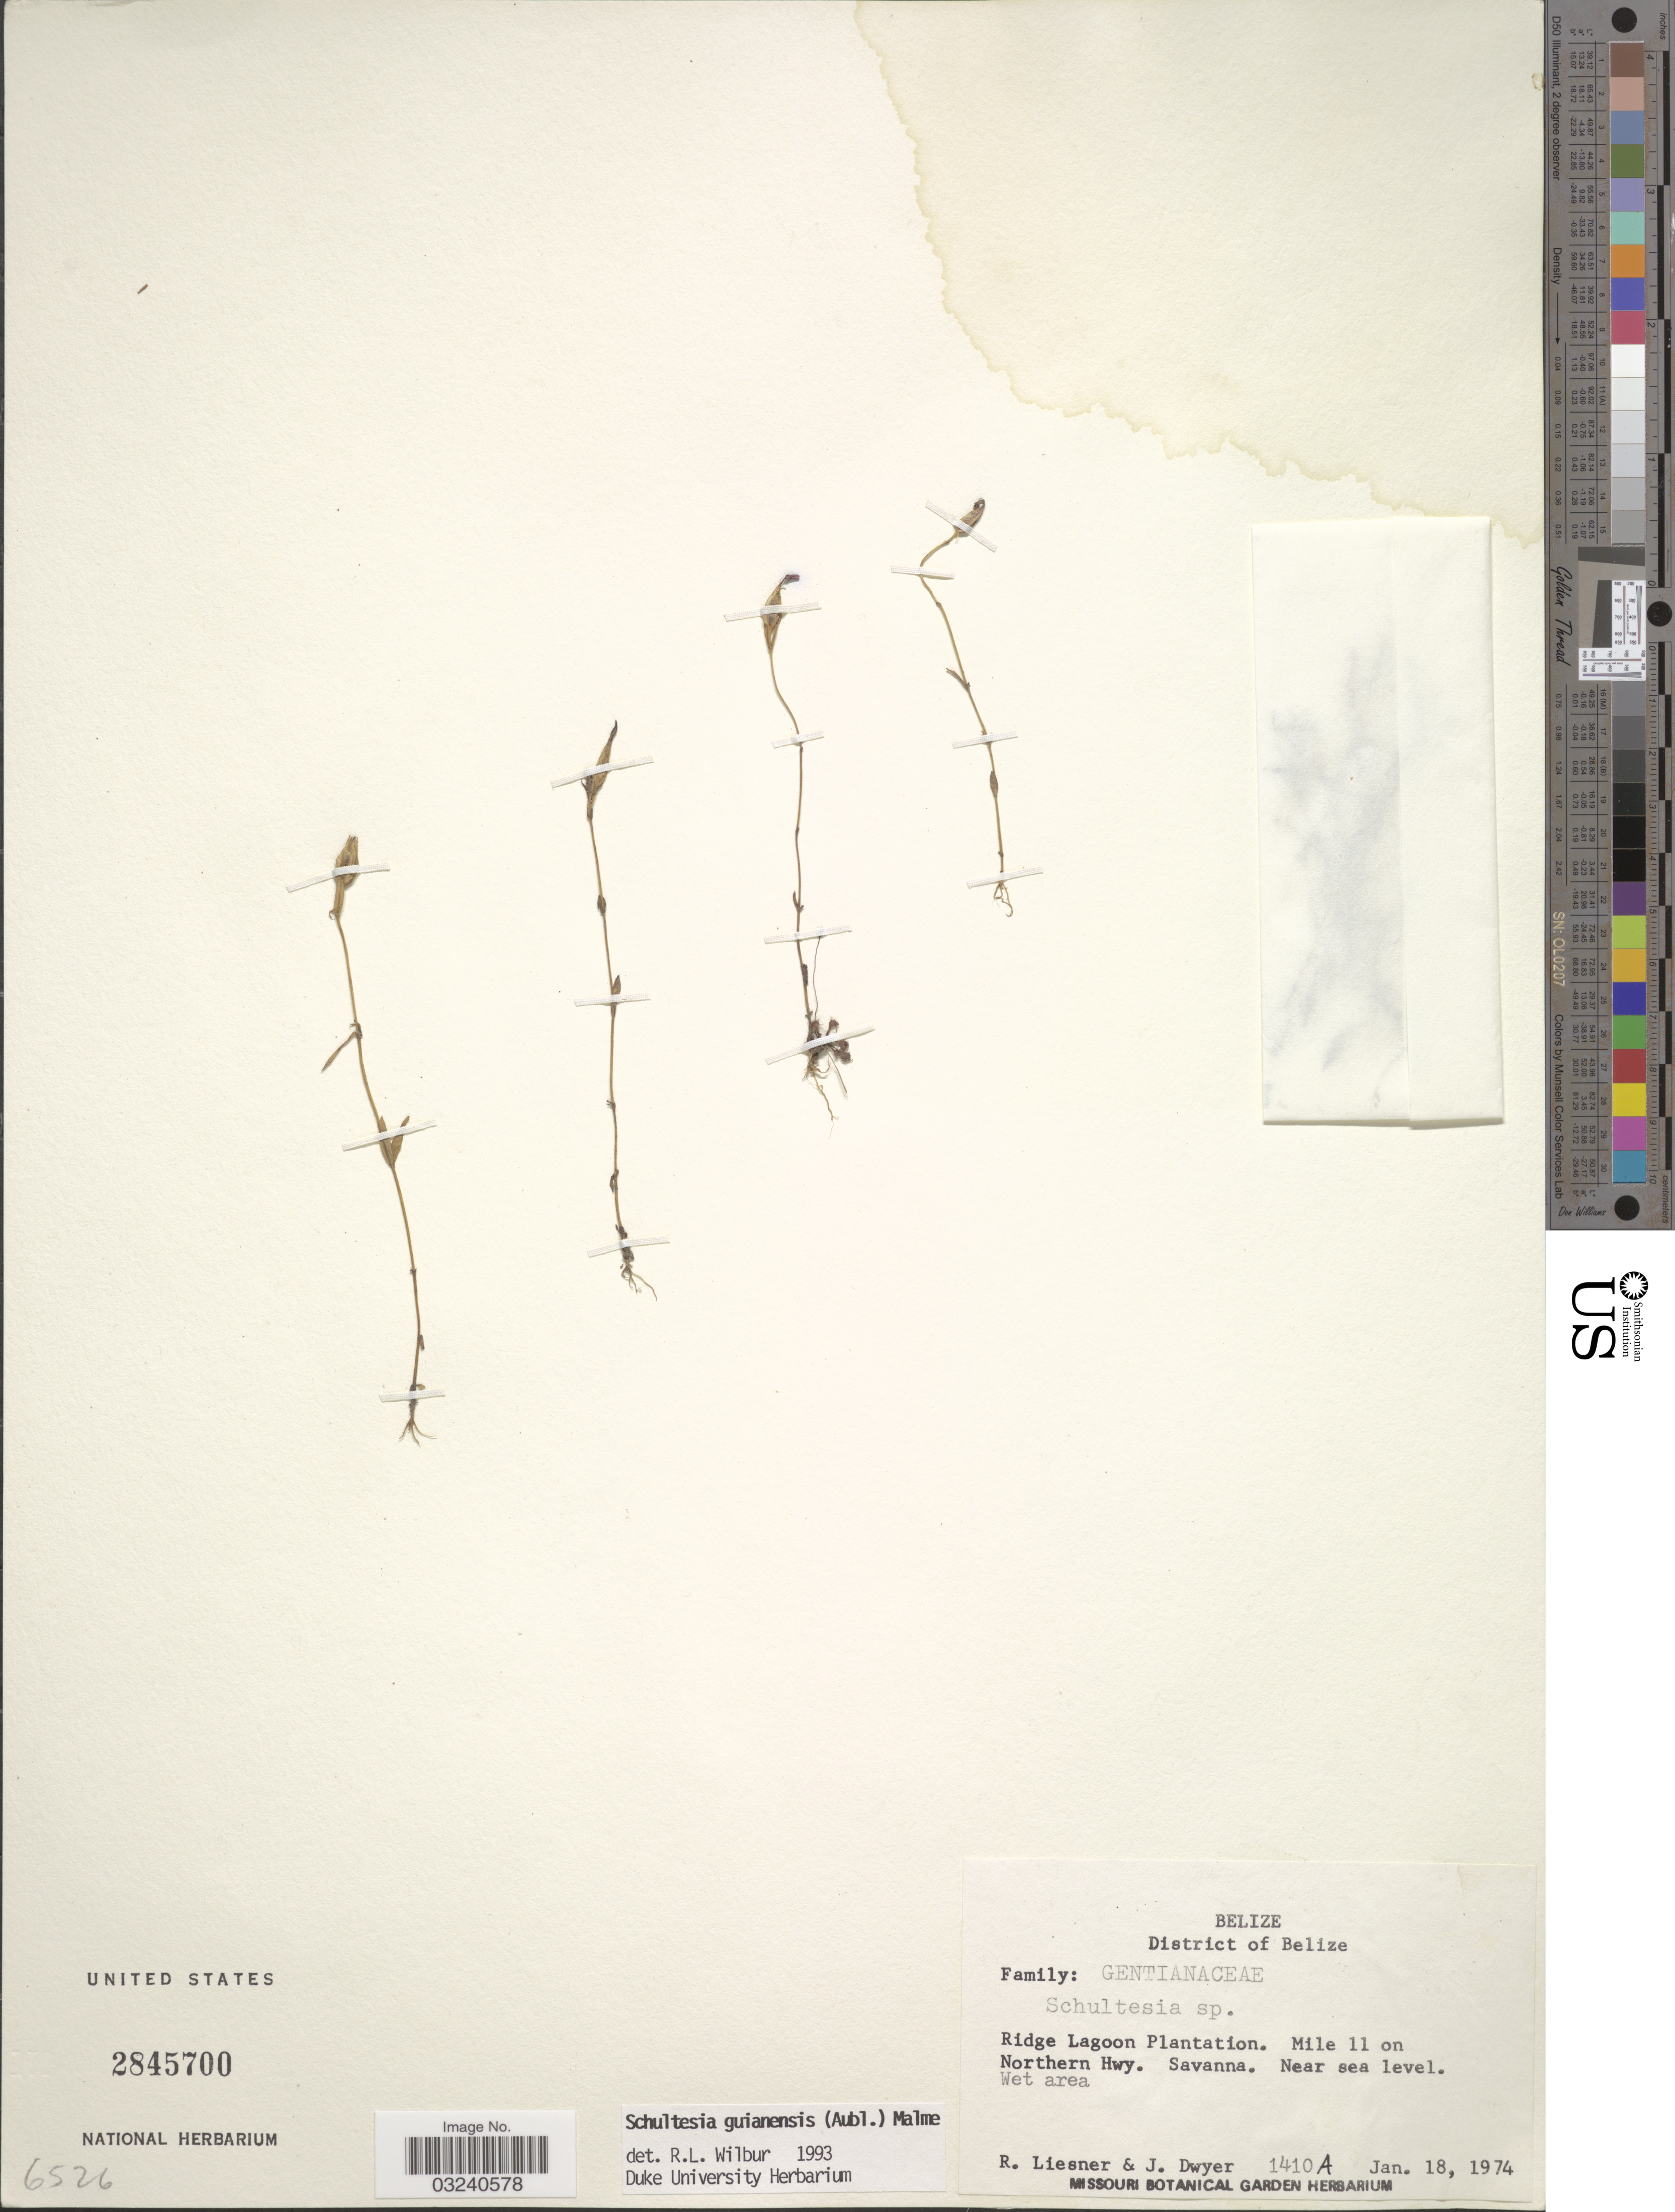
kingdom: Plantae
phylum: Tracheophyta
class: Magnoliopsida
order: Gentianales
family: Gentianaceae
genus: Schultesia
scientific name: Schultesia guianensis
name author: (Aubl.) Malme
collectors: R. L. Liesner & J. Dwyer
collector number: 1410A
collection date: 1974-01-18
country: Belize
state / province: Belize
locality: District of Belize. Ridge Lagoon Plantation. Mile 11 on Northern Hwy.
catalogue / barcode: US 2845700